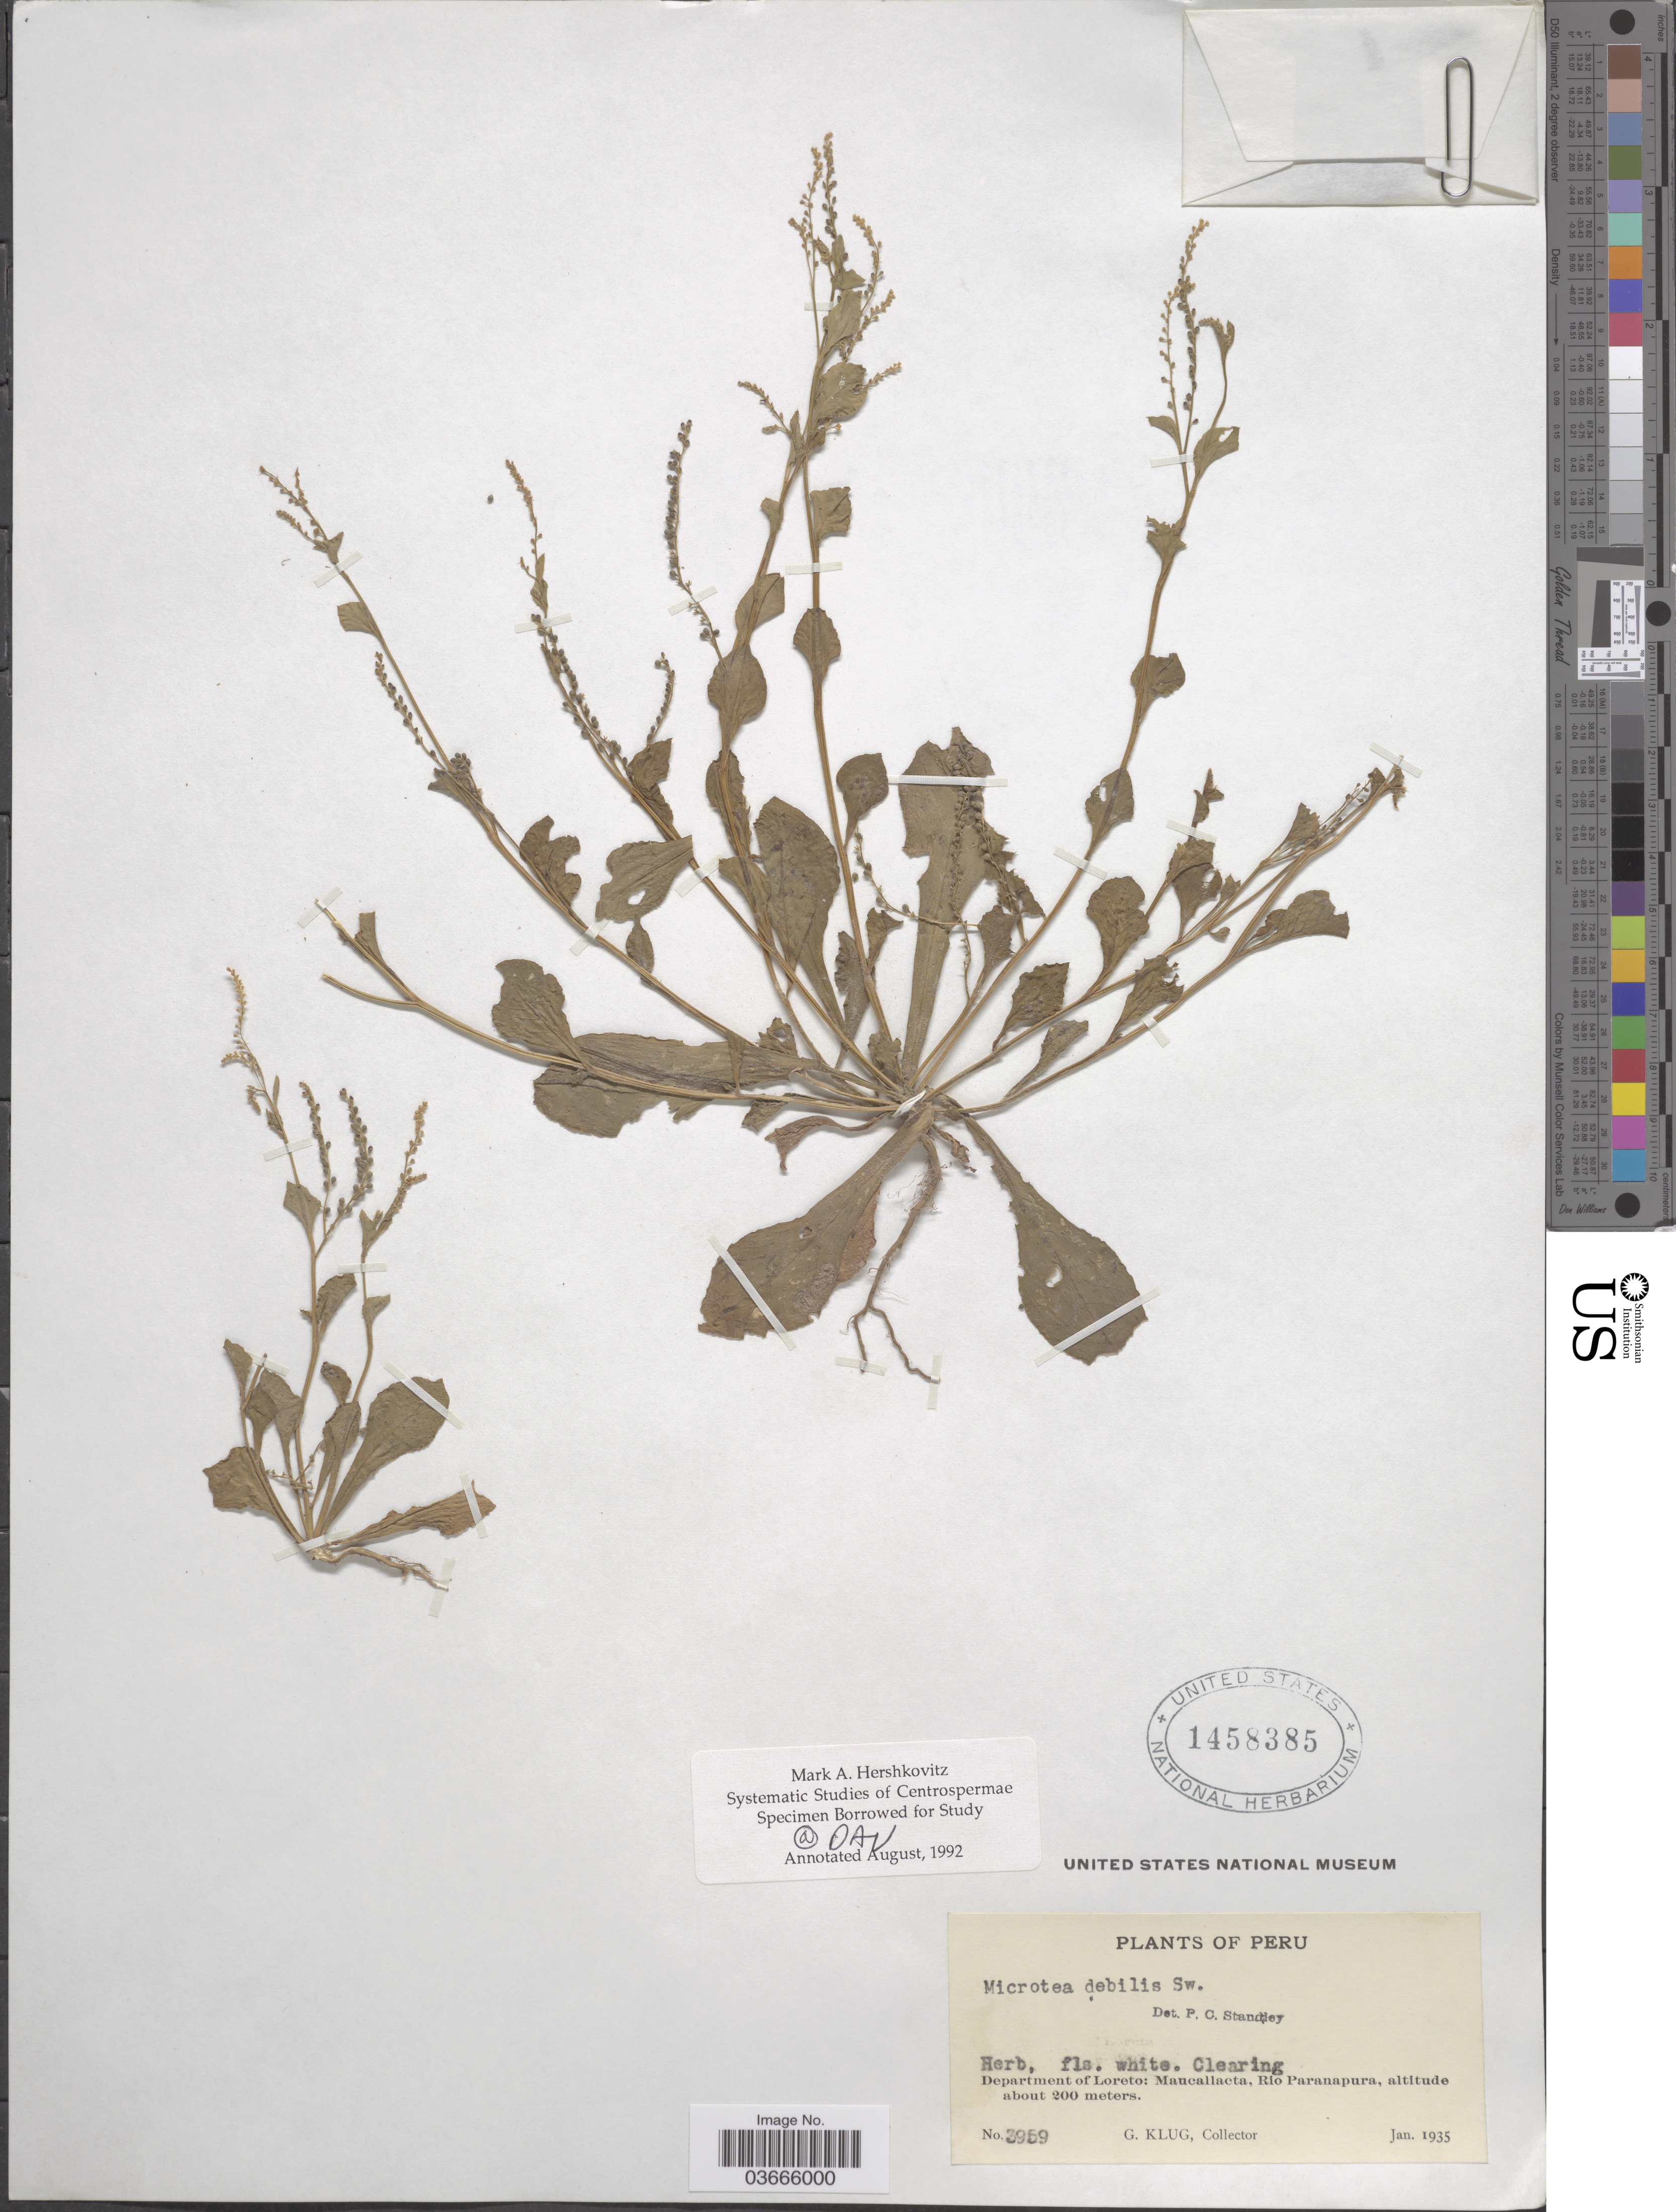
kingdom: Plantae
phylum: Tracheophyta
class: Magnoliopsida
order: Caryophyllales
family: Microteaceae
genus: Microtea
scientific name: Microtea debilis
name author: Sw.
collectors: G. Klug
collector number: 3959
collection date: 1935-01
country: Peru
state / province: Loreto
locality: Department of Loreto: Maucallacta, Rio Paranapura.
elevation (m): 200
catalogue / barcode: US 1458385